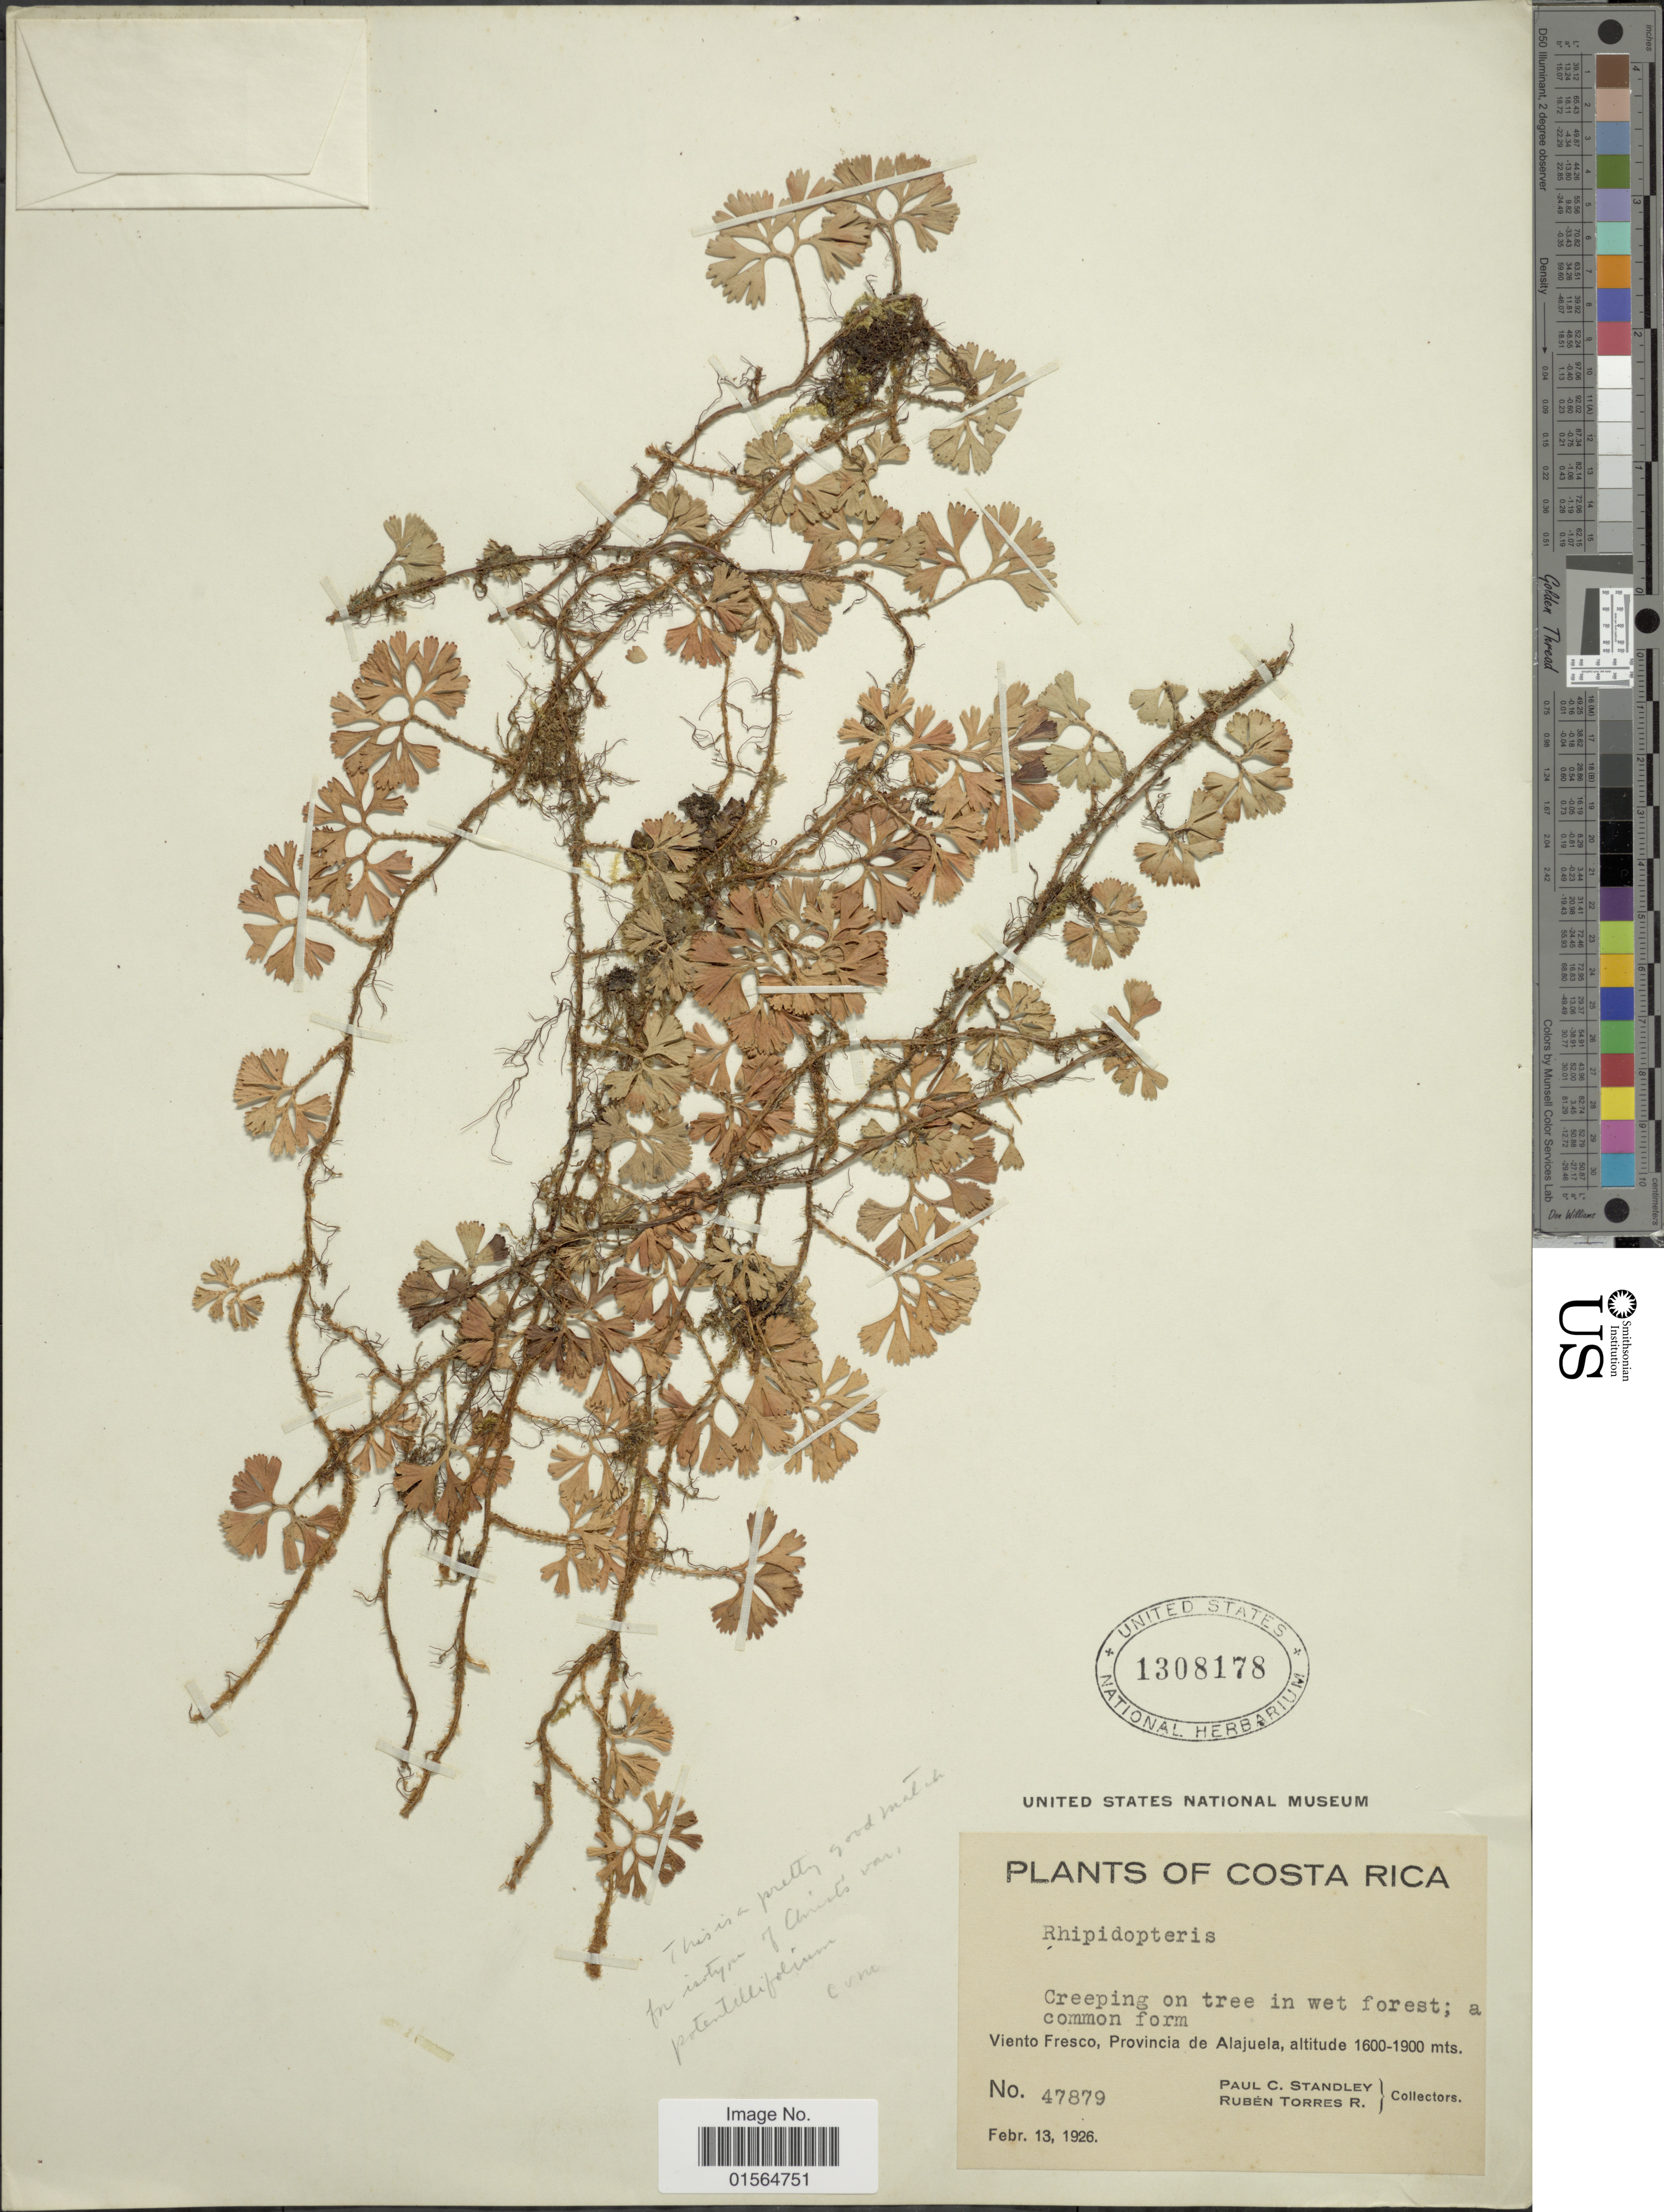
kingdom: Plantae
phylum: Tracheophyta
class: Polypodiopsida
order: Polypodiales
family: Dryopteridaceae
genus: Elaphoglossum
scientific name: Elaphoglossum peltatum f. potentillifolium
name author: (Christ) Mickel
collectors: P. C. Standley & R. Torres Rojas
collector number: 47879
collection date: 1926-02-13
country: Costa Rica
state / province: Alajuela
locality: Viento Fresco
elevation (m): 1600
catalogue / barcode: US 1308178